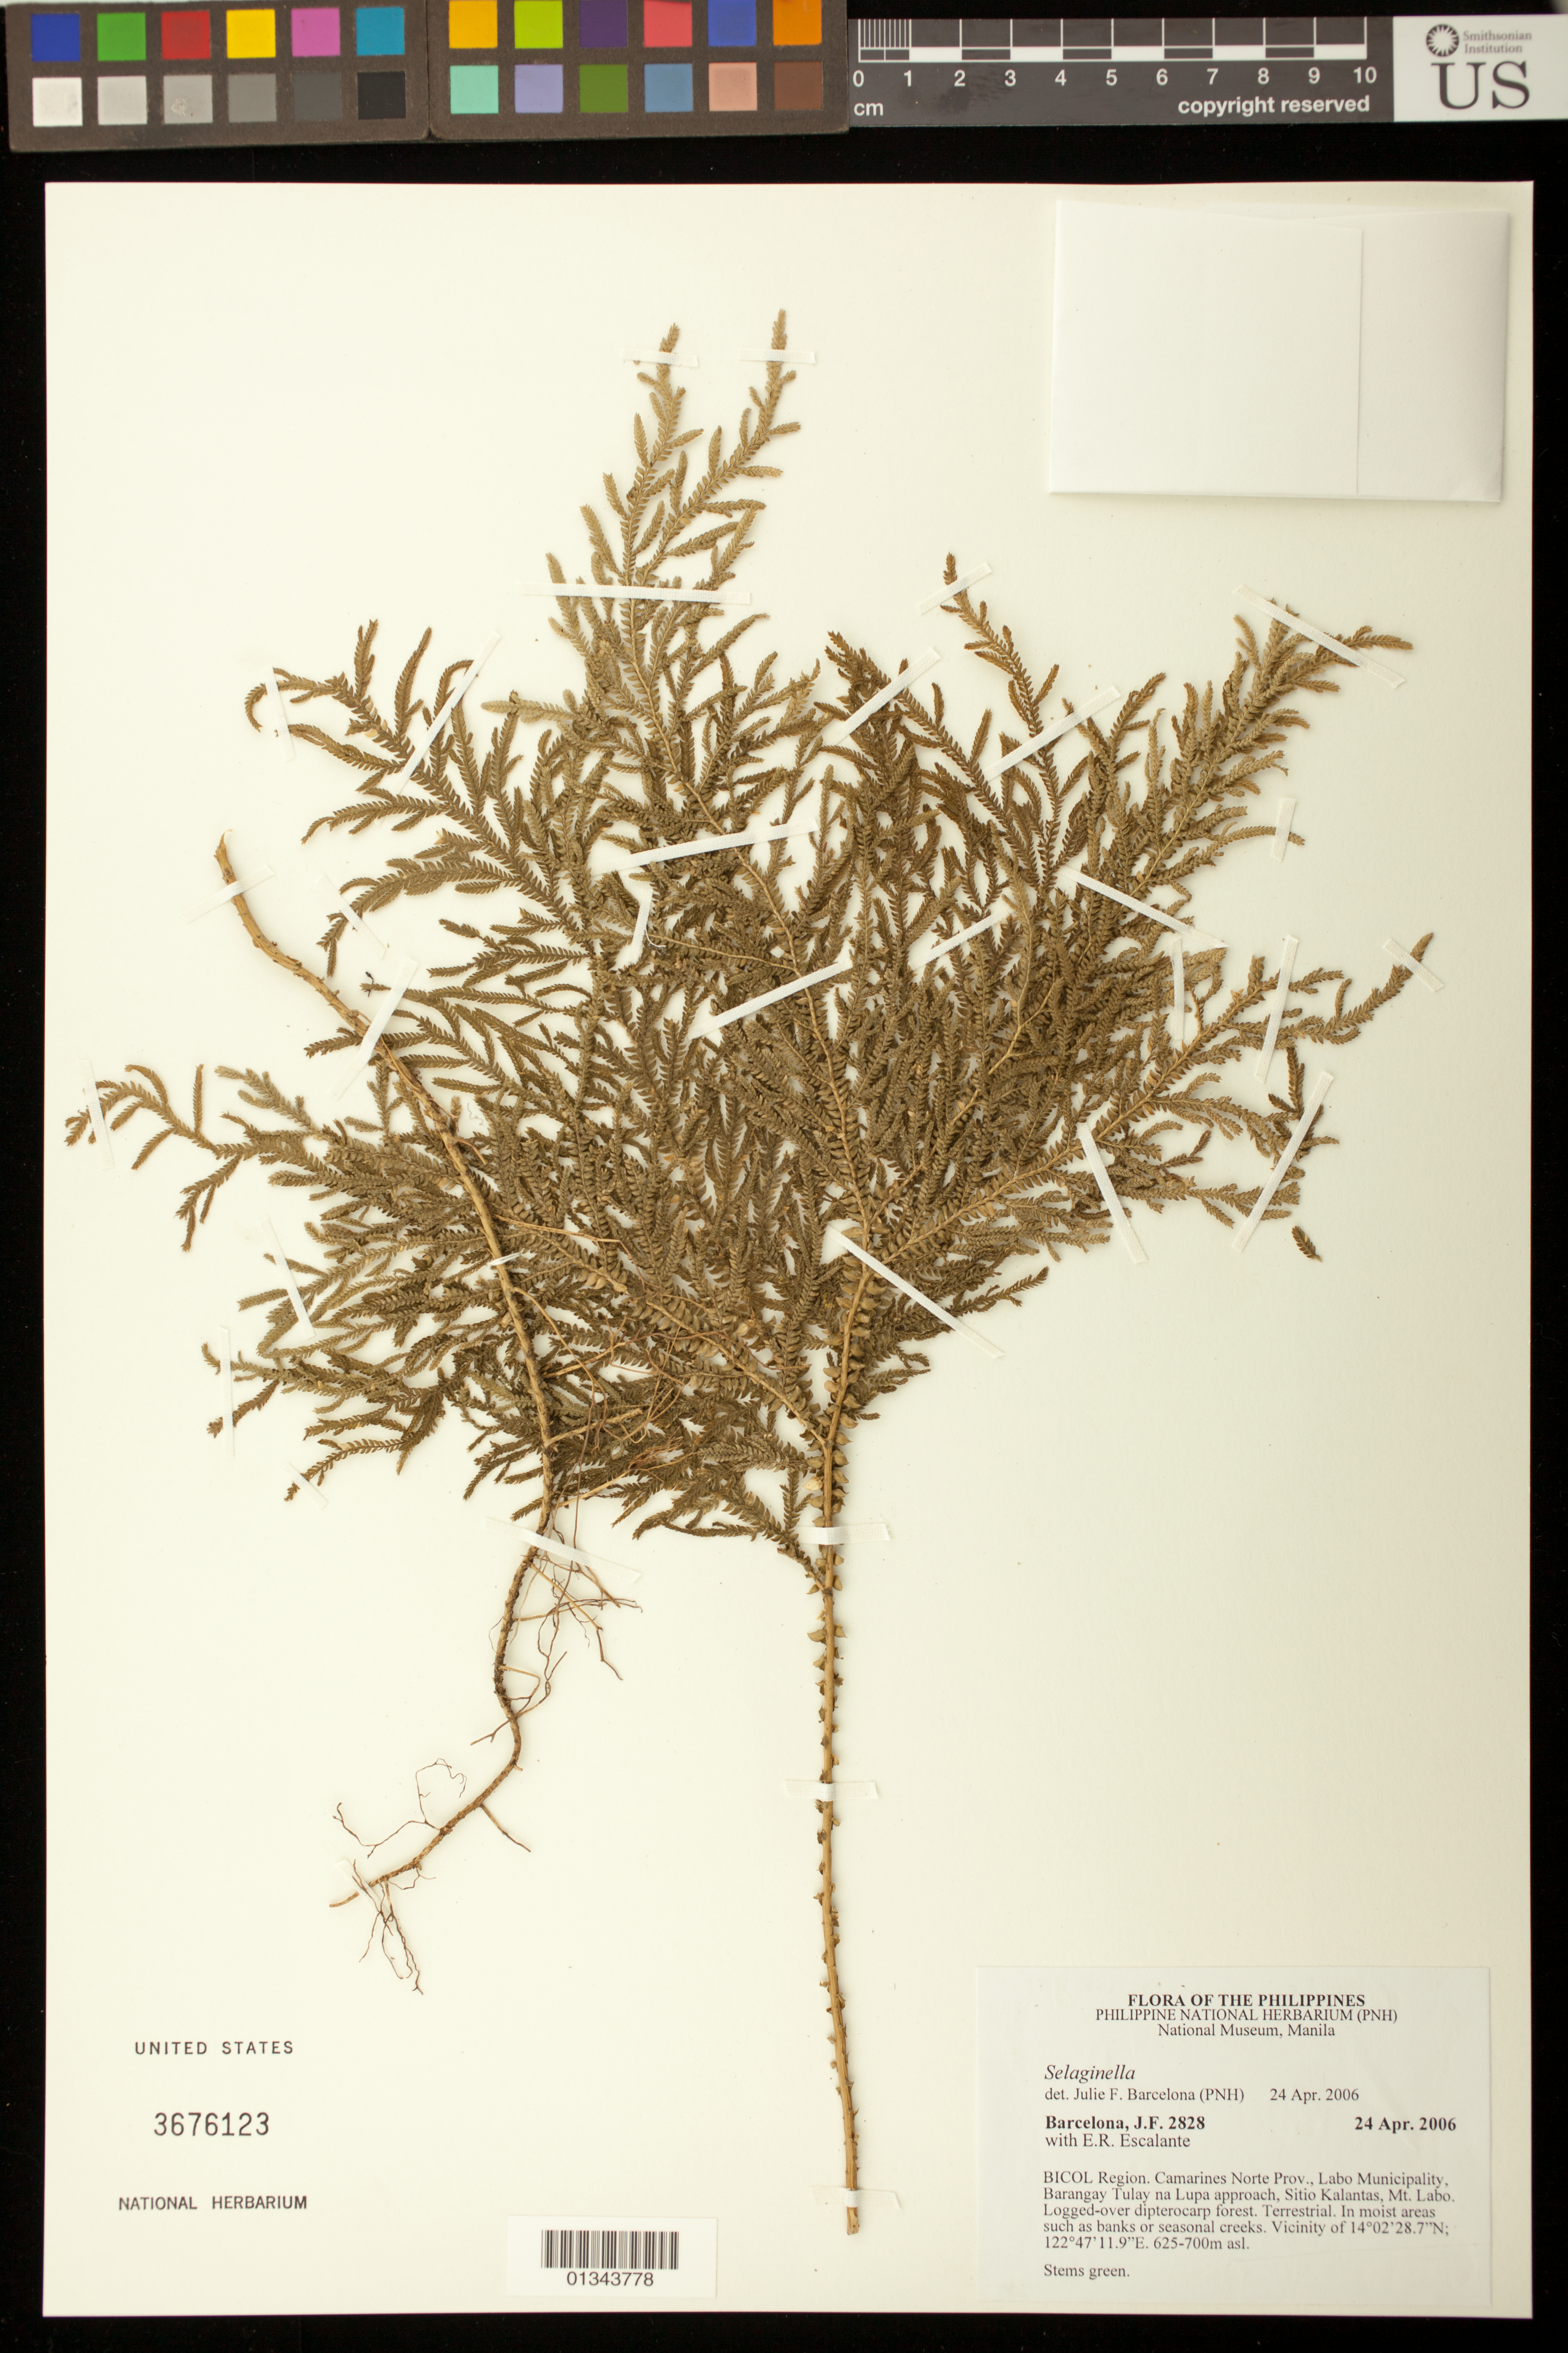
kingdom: Plantae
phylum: Tracheophyta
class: Lycopodiopsida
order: Selaginellales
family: Selaginellaceae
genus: Selaginella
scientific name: Selaginella sp.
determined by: Barcelona, J. F.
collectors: J. F. Barcelona & E. Escalante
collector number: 2828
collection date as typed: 24 Apr 2006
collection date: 2006-04-24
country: Philippines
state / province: Bicol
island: Luzon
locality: Bicol Region. Camarines Norte Prov., Labo Municipality, Barangay Tulay na Lupa approach, Sitio Kalantas, Mt. Labo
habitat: Logged-over dipterocarp forest. Terrestrial. In moist areas such as banks or seasonal creeks.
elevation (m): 625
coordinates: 14 02 28.7 N, 122 47 11.9 E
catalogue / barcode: US 3676123